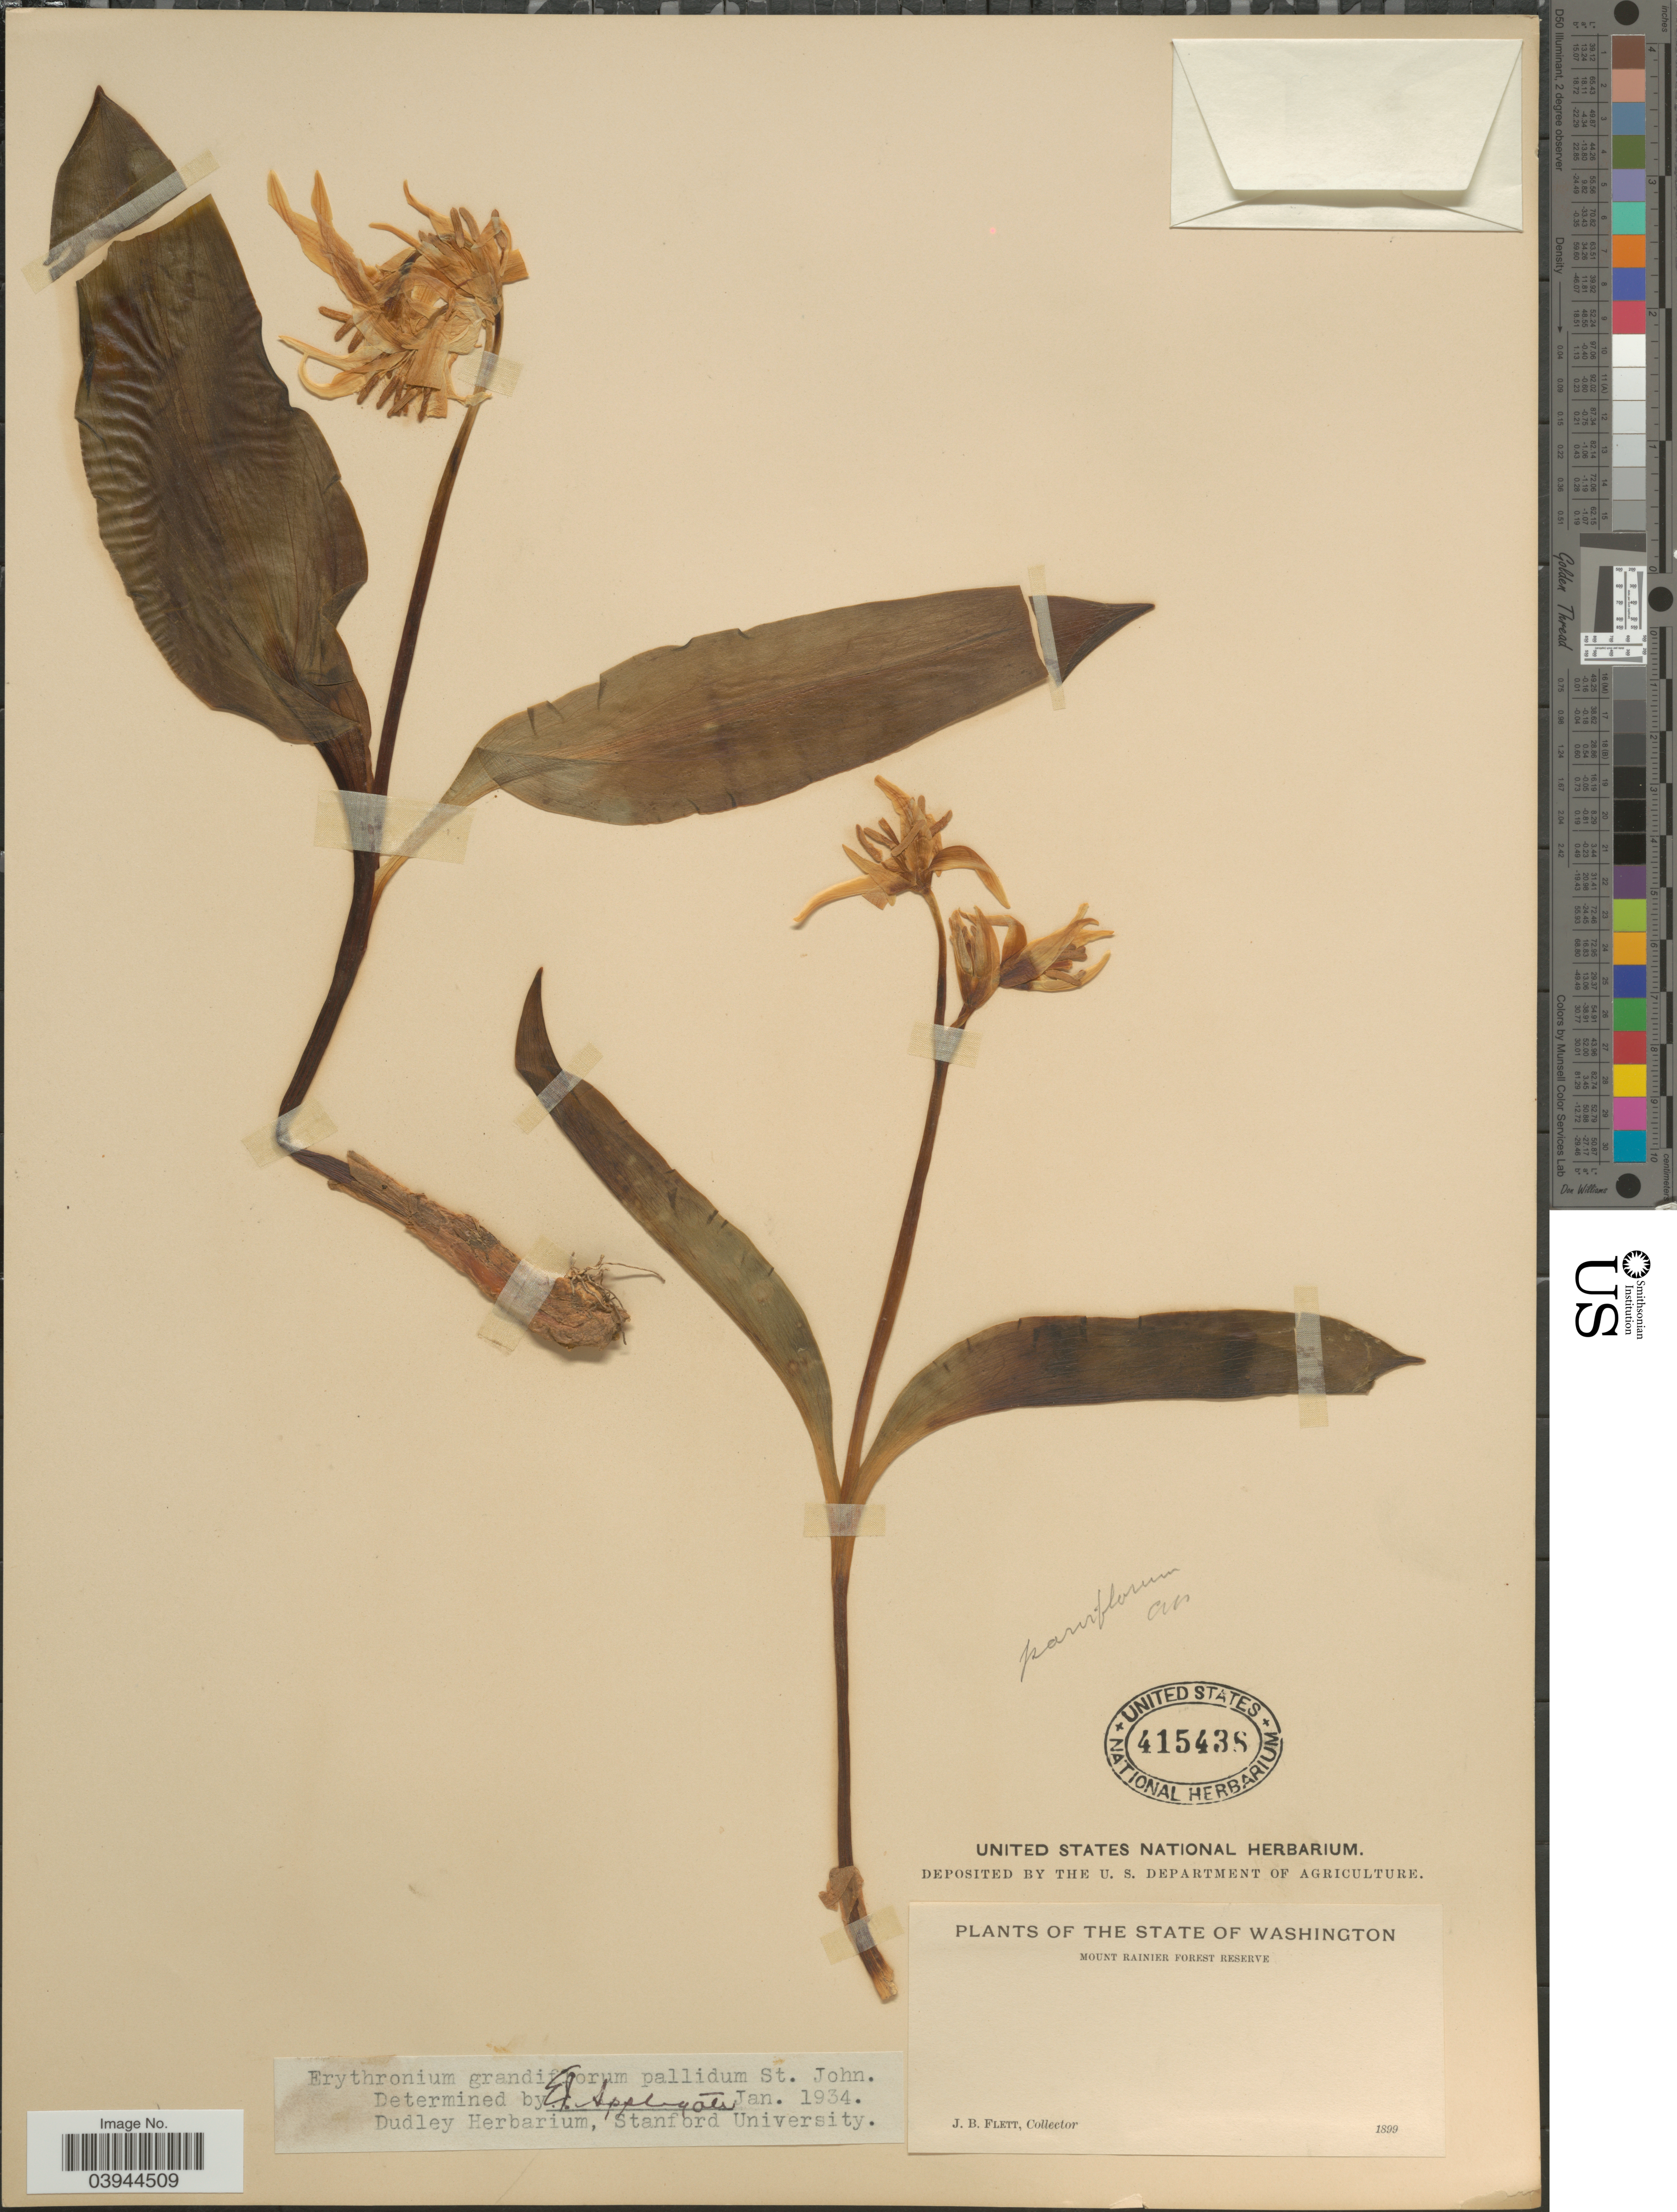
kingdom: Plantae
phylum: Tracheophyta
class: Liliopsida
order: Liliales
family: Liliaceae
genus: Erythronium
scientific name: Erythronium grandiflorum var. pallidum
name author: H. St. John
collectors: J. Flett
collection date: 1899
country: United States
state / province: Washington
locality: Mount Rainier Forest Reserve.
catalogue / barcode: US 415438